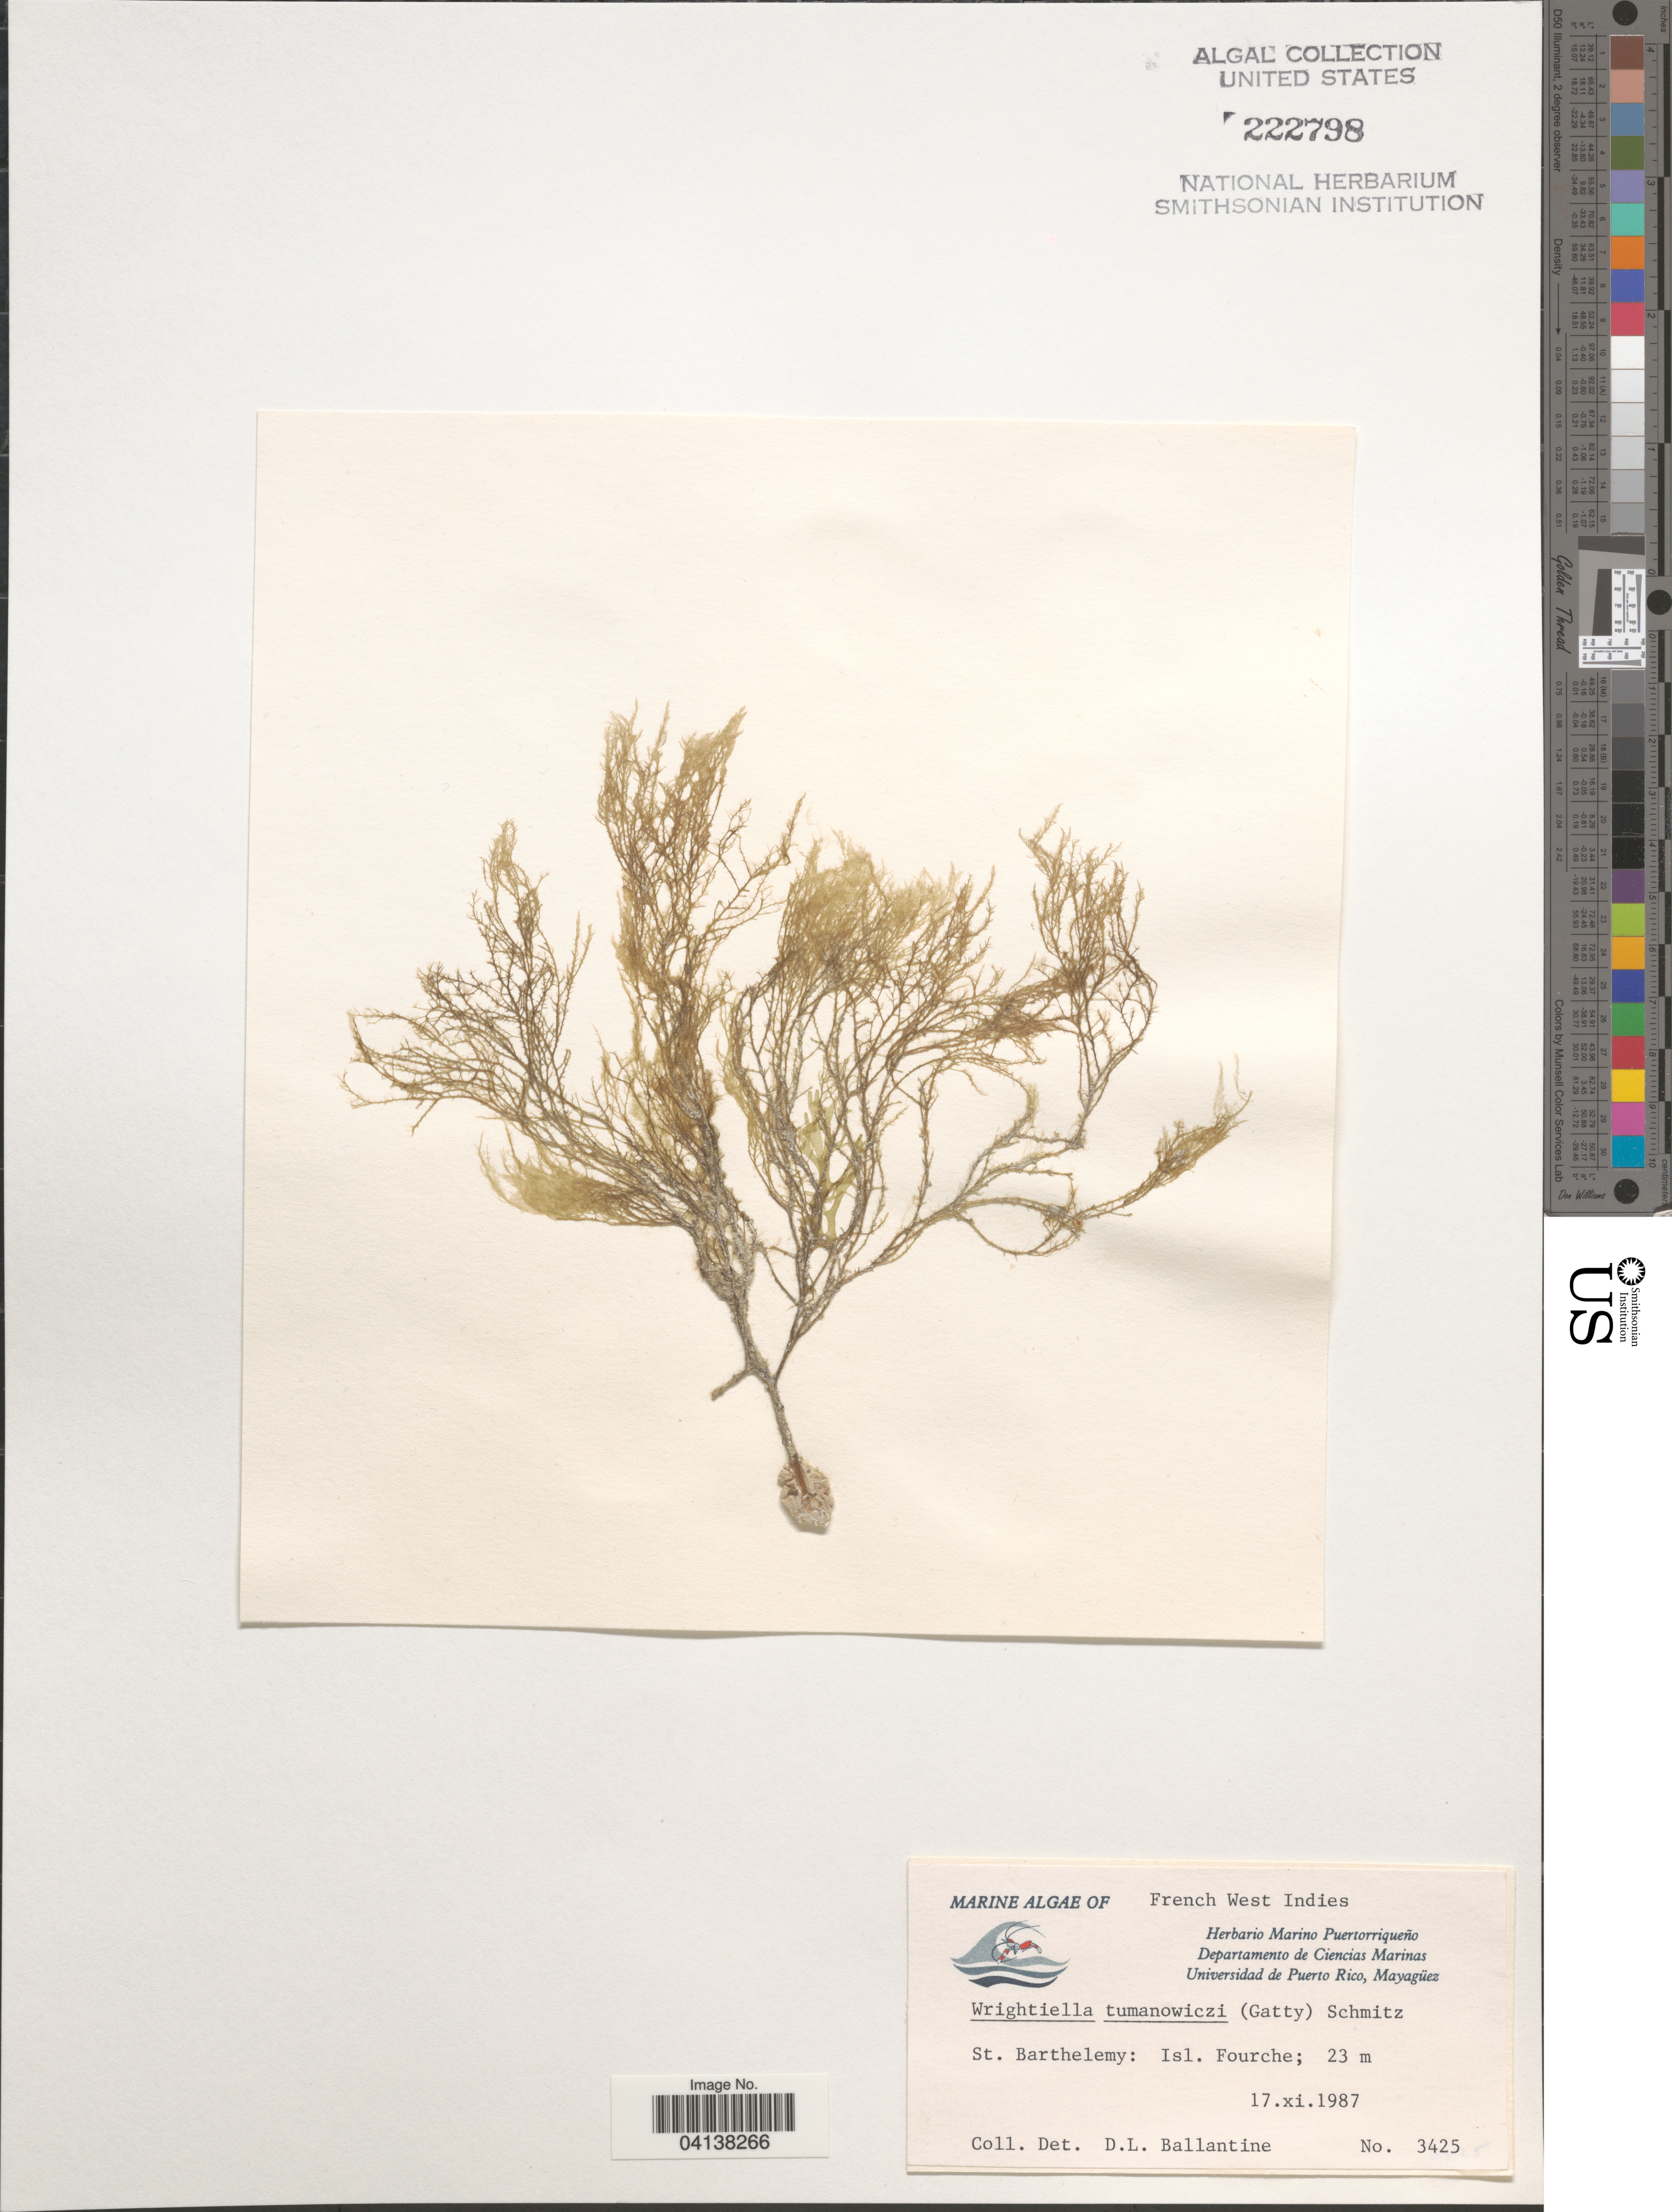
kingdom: Plantae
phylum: Rhodophyta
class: Florideophyceae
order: Ceramiales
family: Rhodomelaceae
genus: Wrightiella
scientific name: Wrightiella tumanowiczii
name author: (Gatty ex Harv.) F. Schmitz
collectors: D.L. Ballantine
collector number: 3425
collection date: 1987-11-17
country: Saint Barthélemy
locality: French West Indies. Isl. Fourche.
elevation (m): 23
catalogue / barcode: US 222798